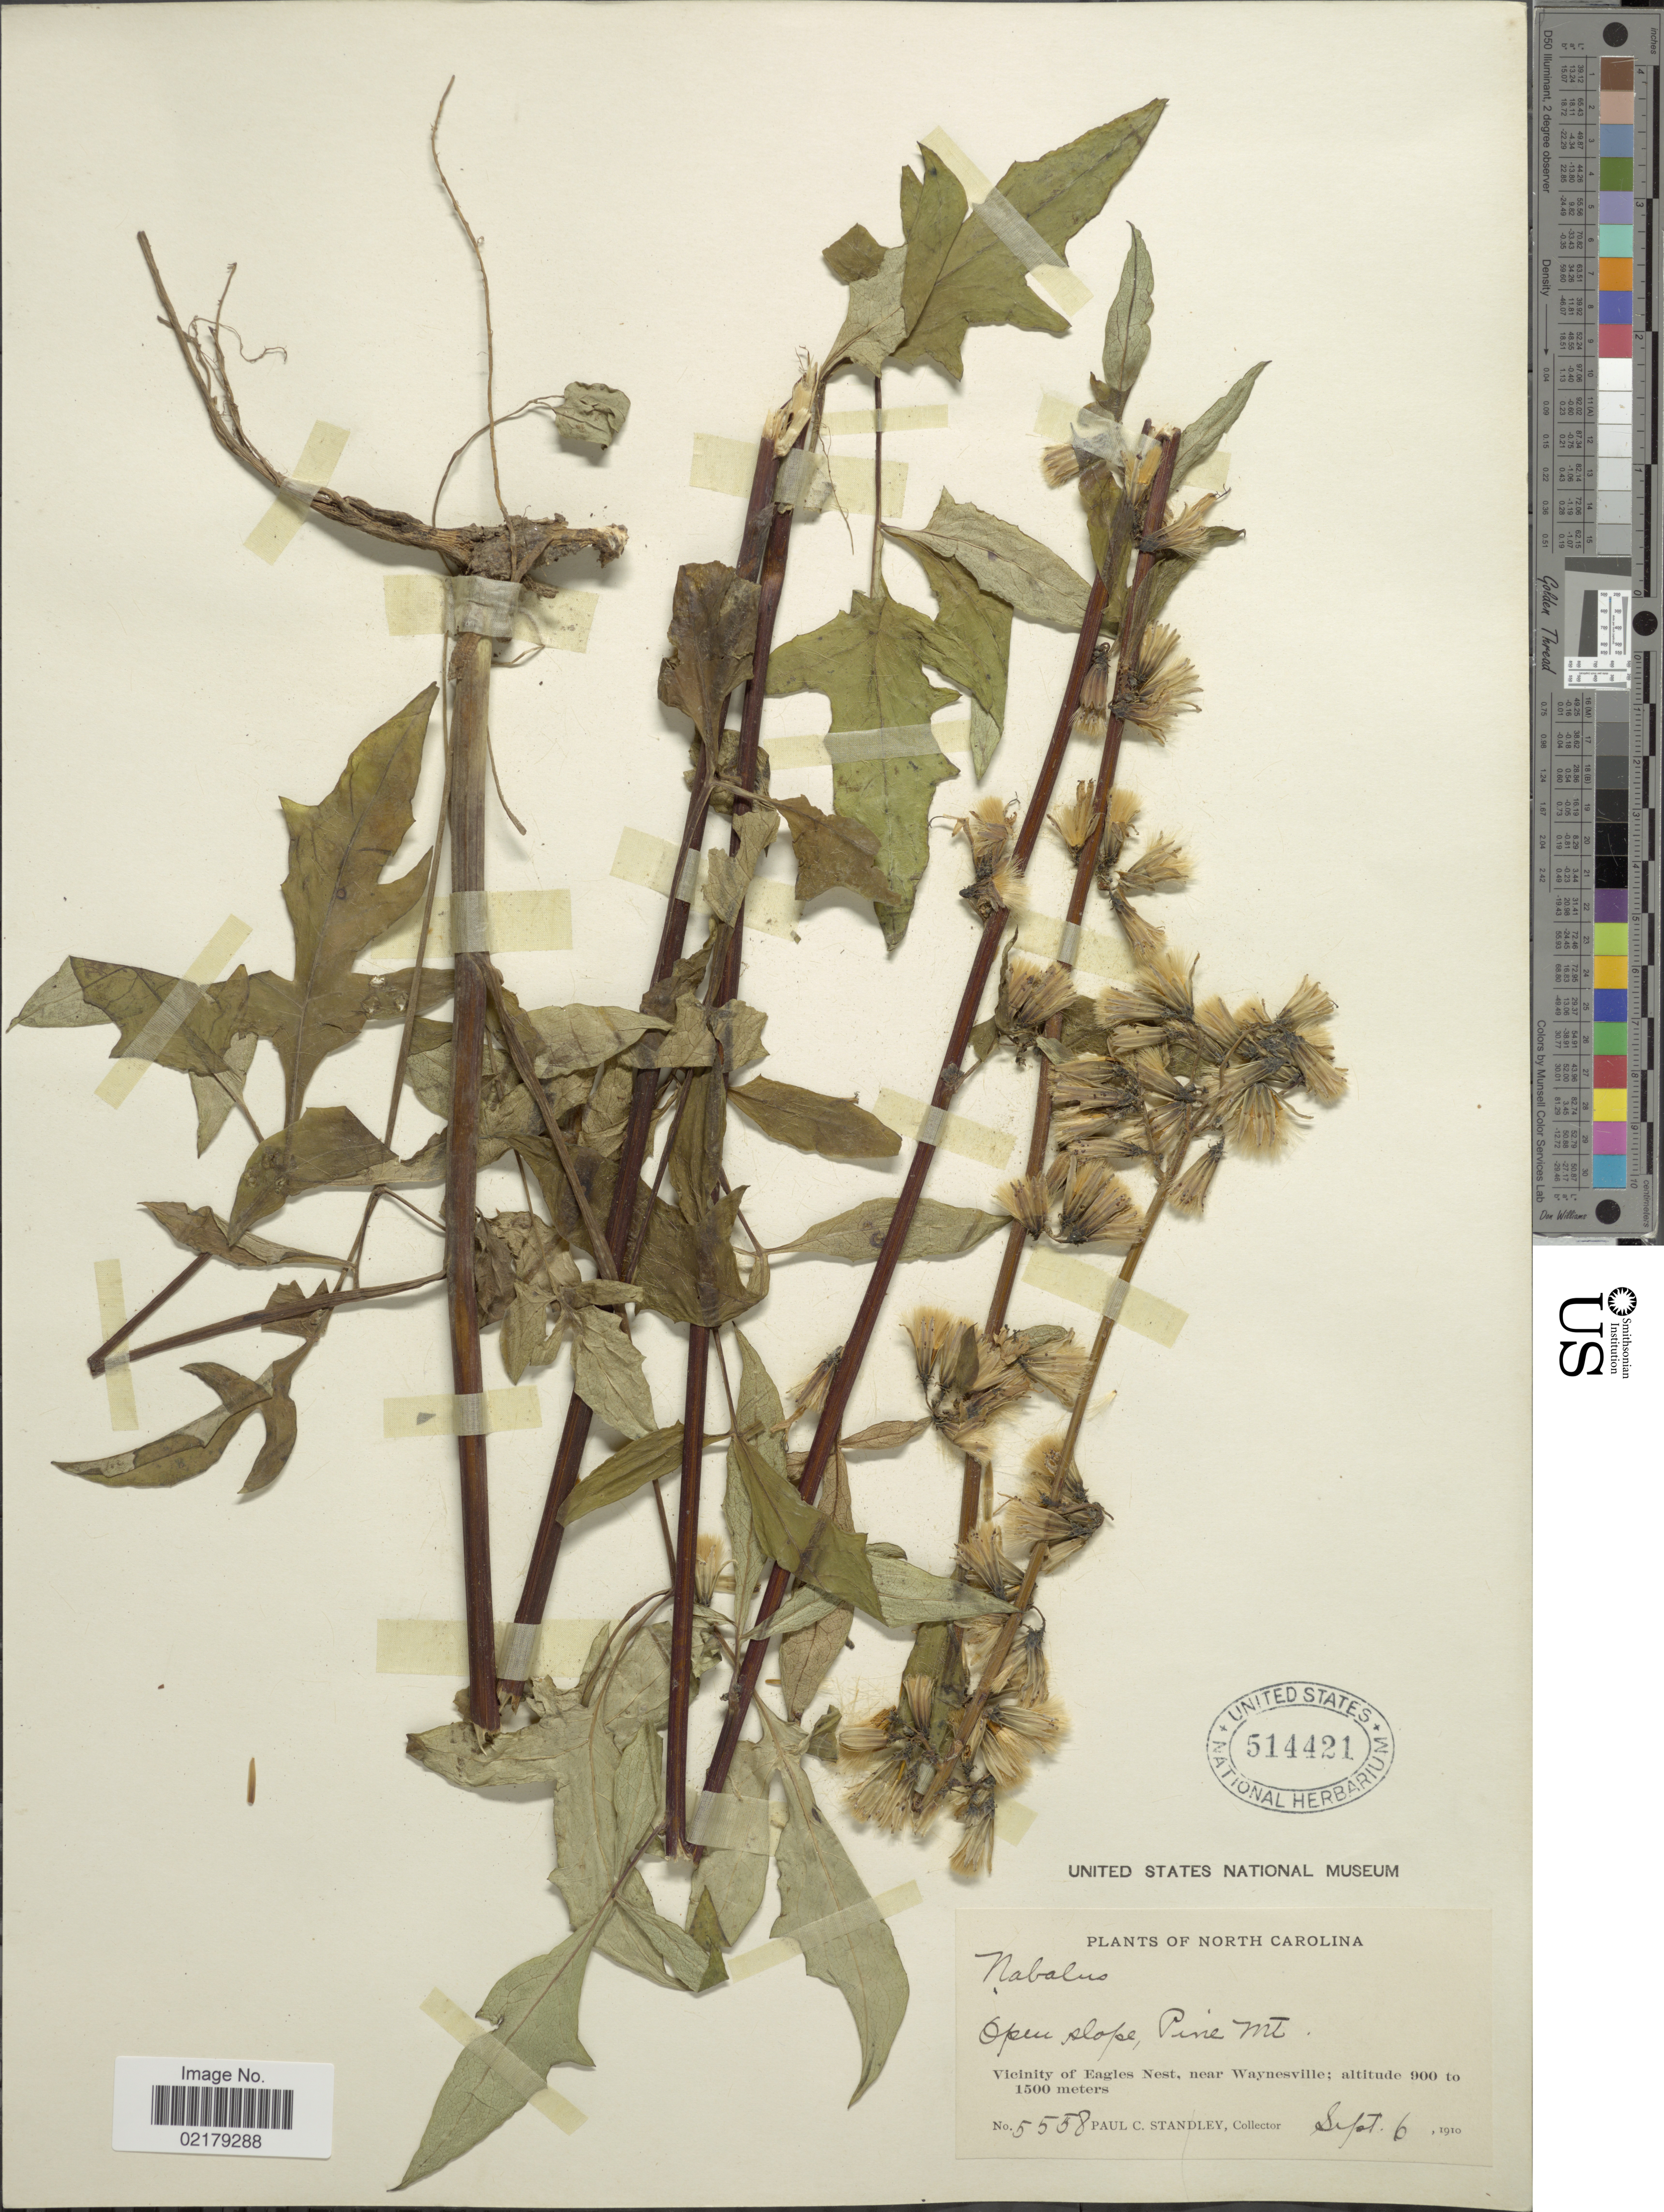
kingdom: Plantae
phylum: Tracheophyta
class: Magnoliopsida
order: Asterales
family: Asteraceae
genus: Nabalus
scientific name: Nabalus trifoliolatus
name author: Cass.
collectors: P. C. Standley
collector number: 5558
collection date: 1910-09-06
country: United States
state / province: North Carolina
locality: Open slope, Pine Mt. Vicinity of Eagles Nest, near Waynesville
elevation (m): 900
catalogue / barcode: US 514421